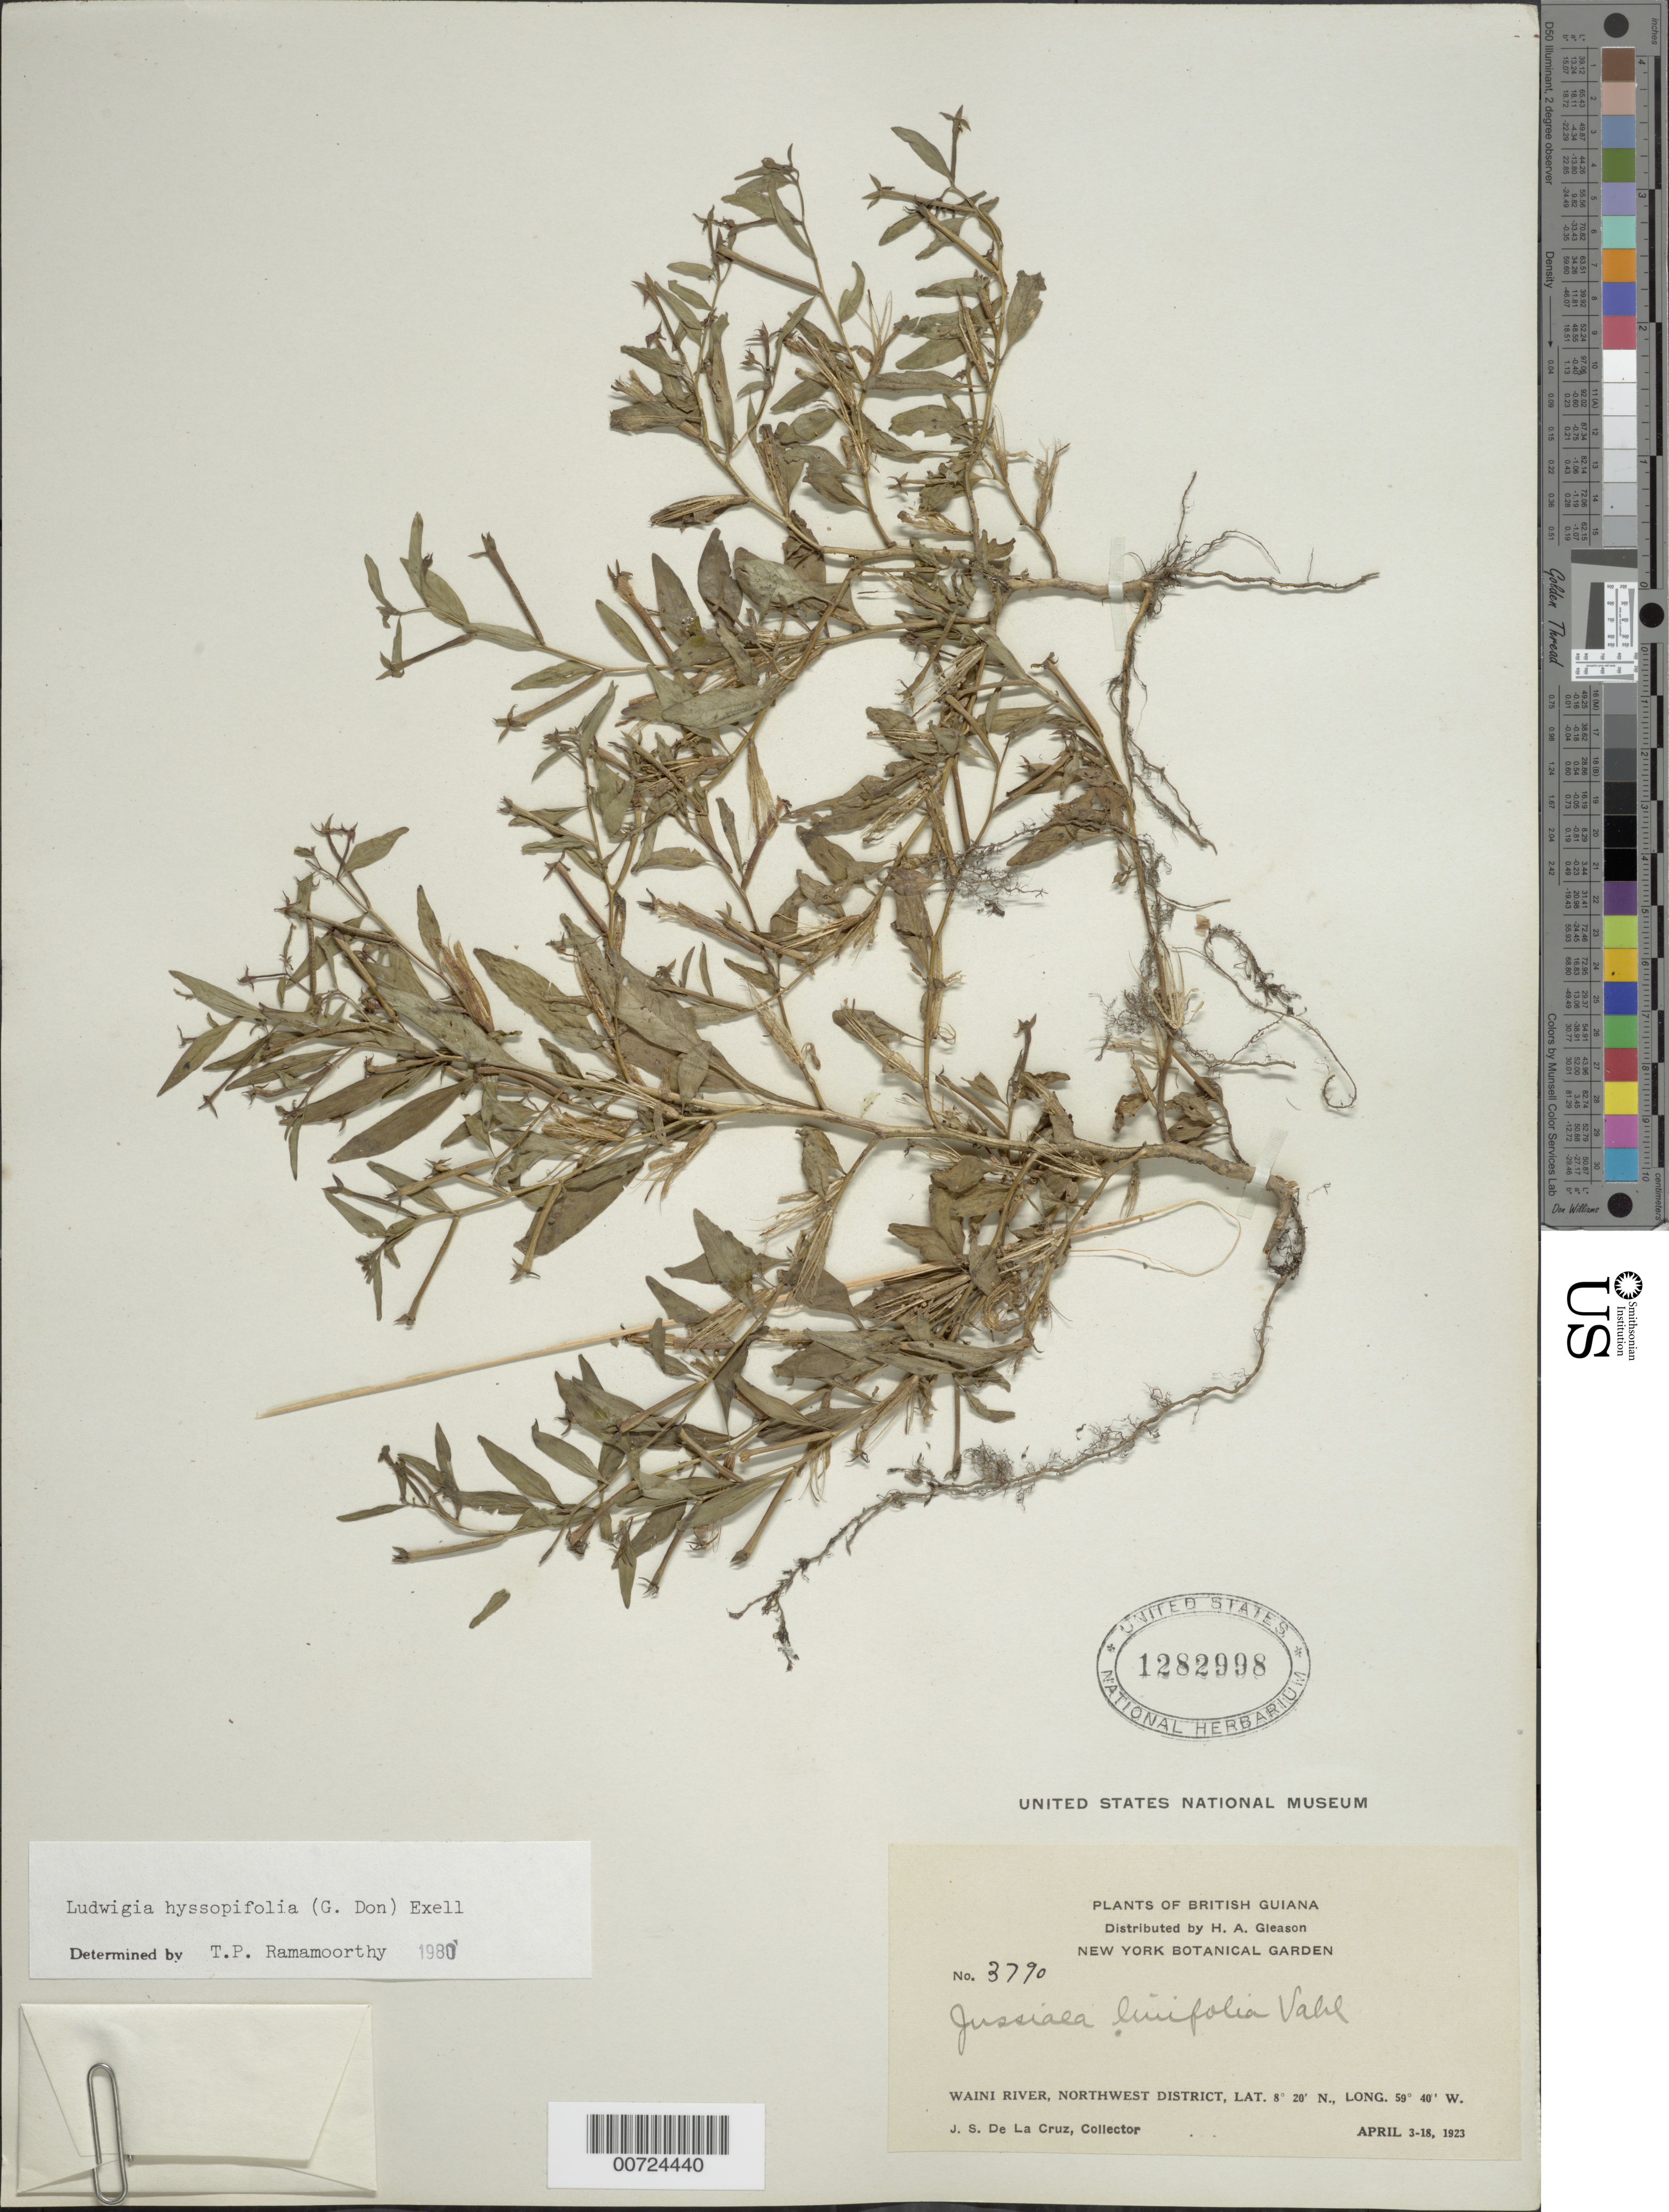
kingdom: Plantae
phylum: Tracheophyta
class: Magnoliopsida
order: Myrtales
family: Onagraceae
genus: Ludwigia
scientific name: Ludwigia hyssopifolia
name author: (G. Don) Exell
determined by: Ramamoorthy, T. P.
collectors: J. S. de la Cruz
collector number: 3790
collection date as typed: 3-Apr-23 to 18-Apr-23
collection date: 1923-04-03/1923-04-18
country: Guyana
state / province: Barima-Waini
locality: Waini R., NW District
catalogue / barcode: US 1282998